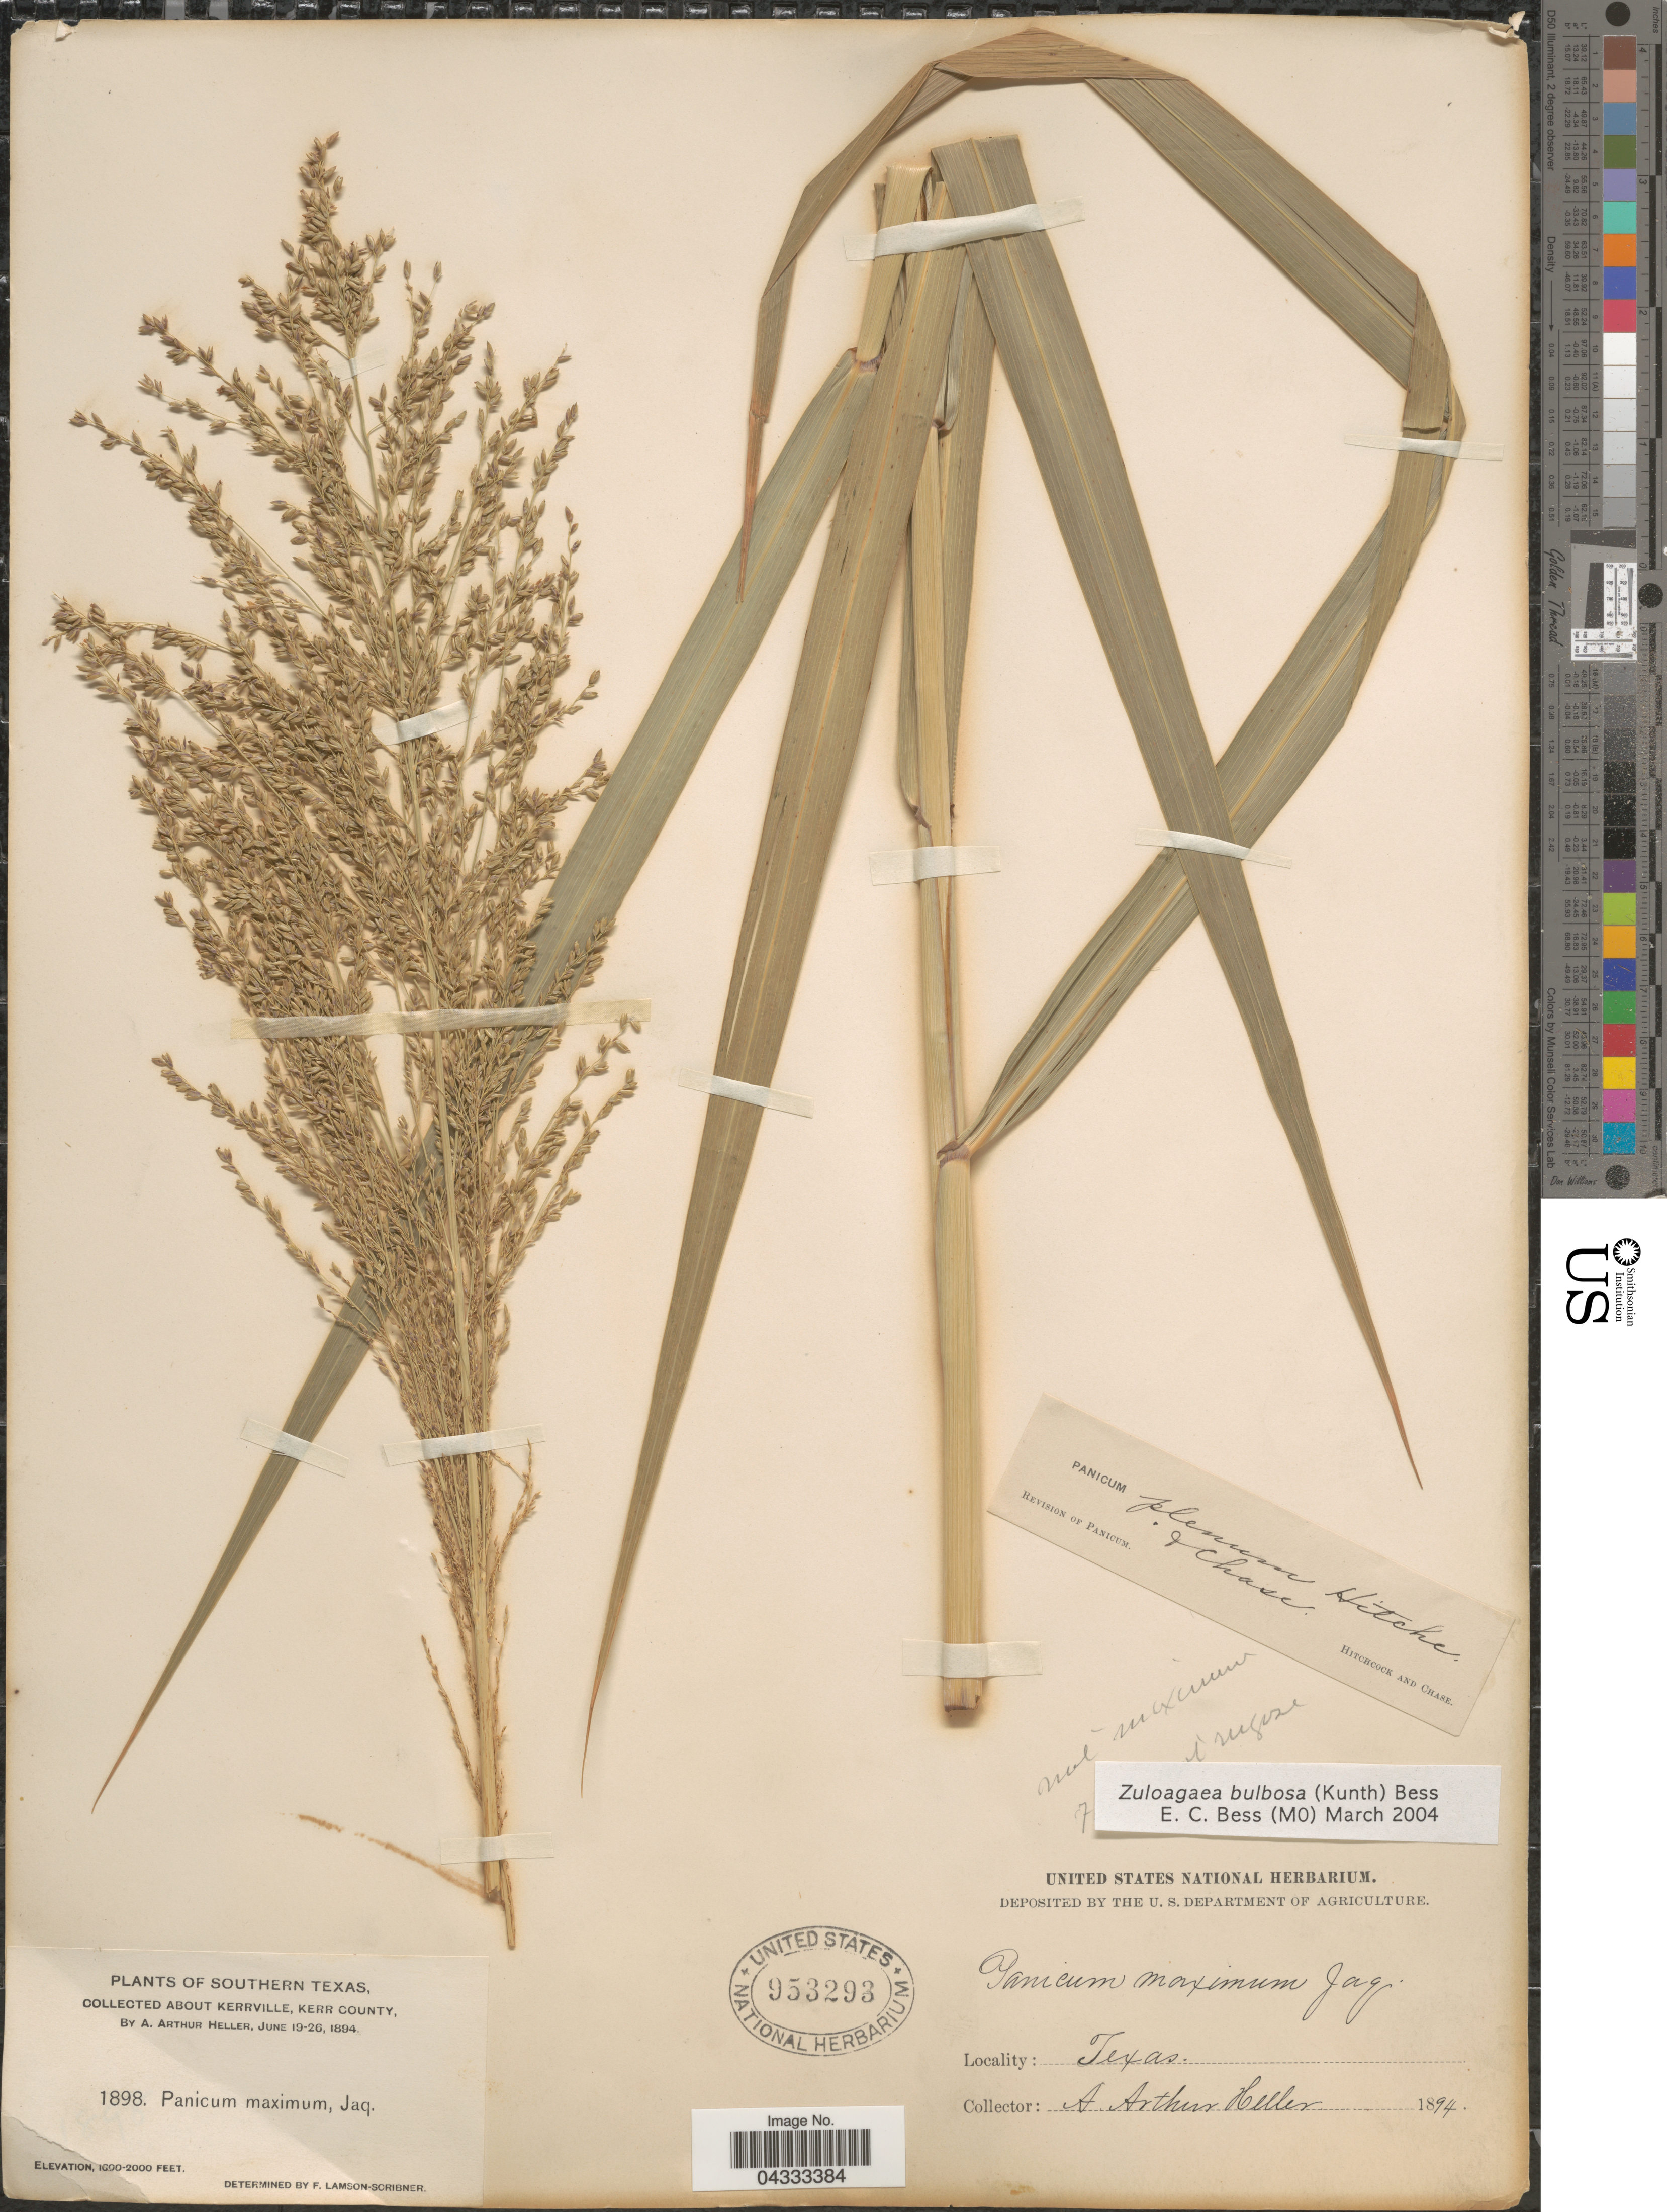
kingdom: Plantae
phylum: Tracheophyta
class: Liliopsida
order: Poales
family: Poaceae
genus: Zuloagaea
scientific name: Zuloagaea bulbosa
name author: (Kunth) E. Bess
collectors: A. A. Heller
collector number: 1898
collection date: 1894-06-19/1894-06-26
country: United States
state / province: Texas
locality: Southern Texas. About Kerrville, Kerr County.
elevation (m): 488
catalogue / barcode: US 953293